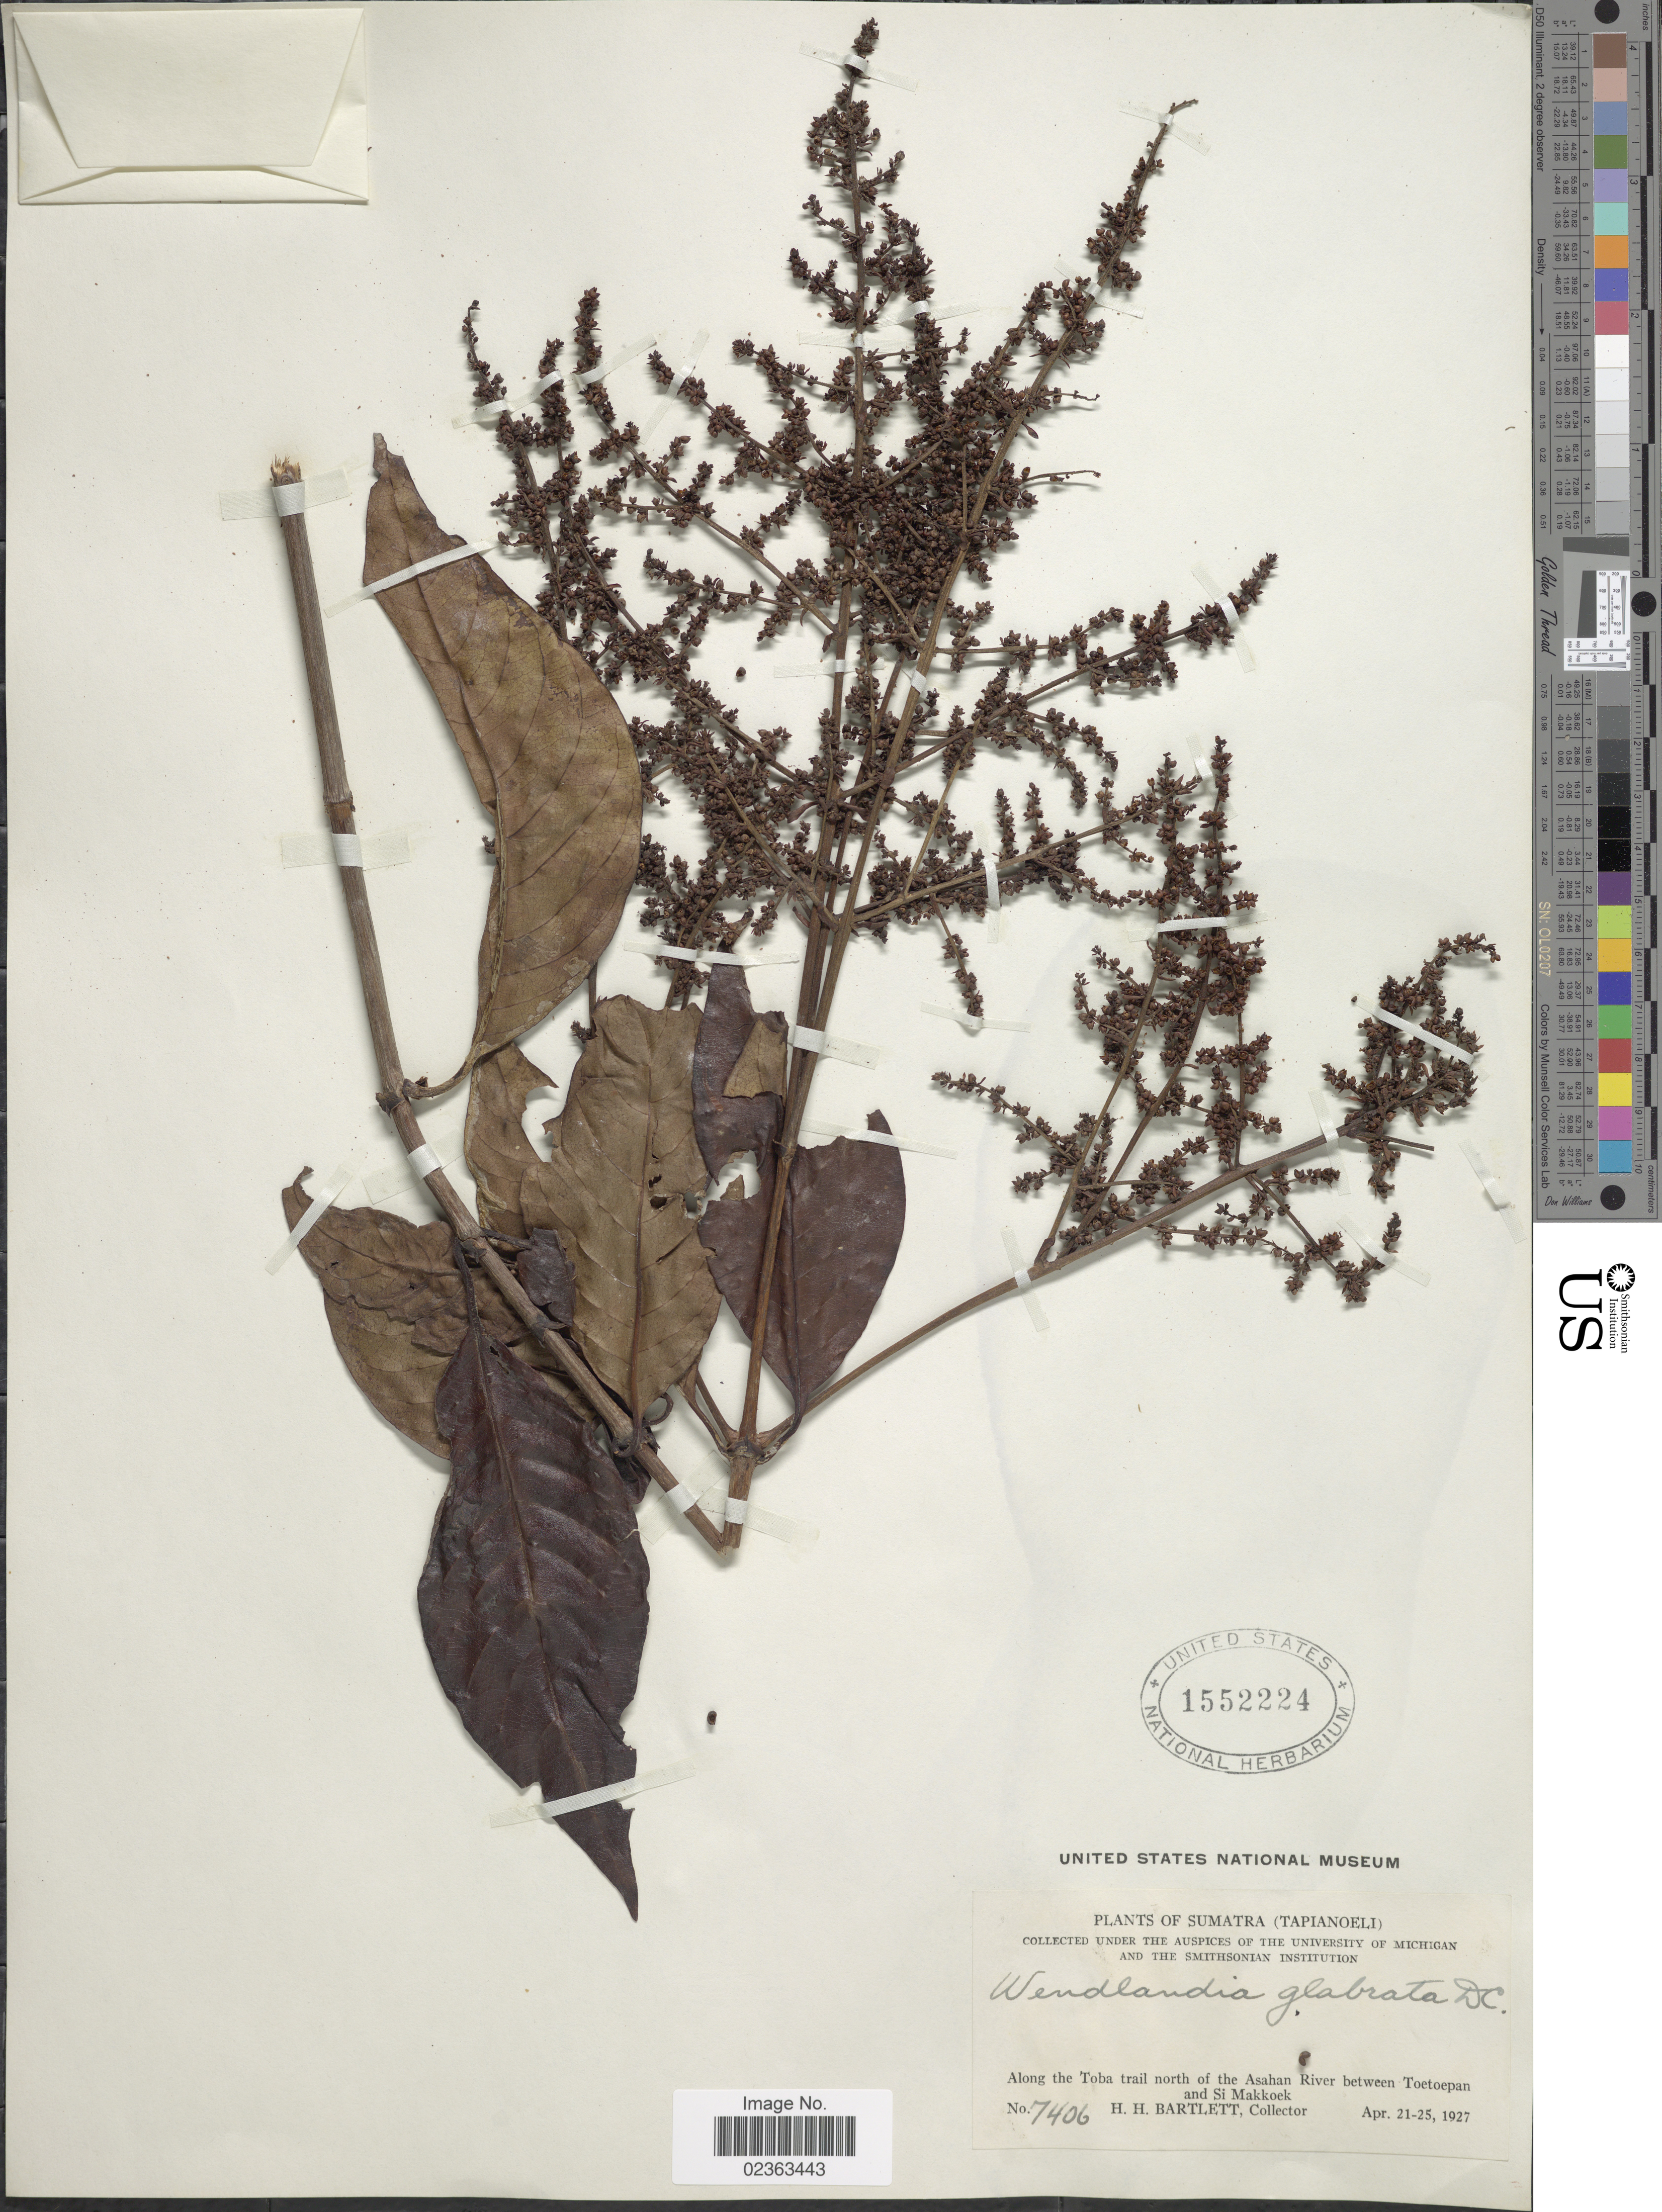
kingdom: Plantae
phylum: Tracheophyta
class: Magnoliopsida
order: Gentianales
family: Rubiaceae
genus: Wendlandia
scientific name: Wendlandia glabrata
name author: DC.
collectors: H. H. Bartlett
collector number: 7406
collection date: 1927-04-21/1927-04-25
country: Indonesia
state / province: Sumatra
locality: (Tapianoeli) along the Toba trail north of the Asahan River between Toetoepan and Si Makkoek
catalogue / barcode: US 1552224